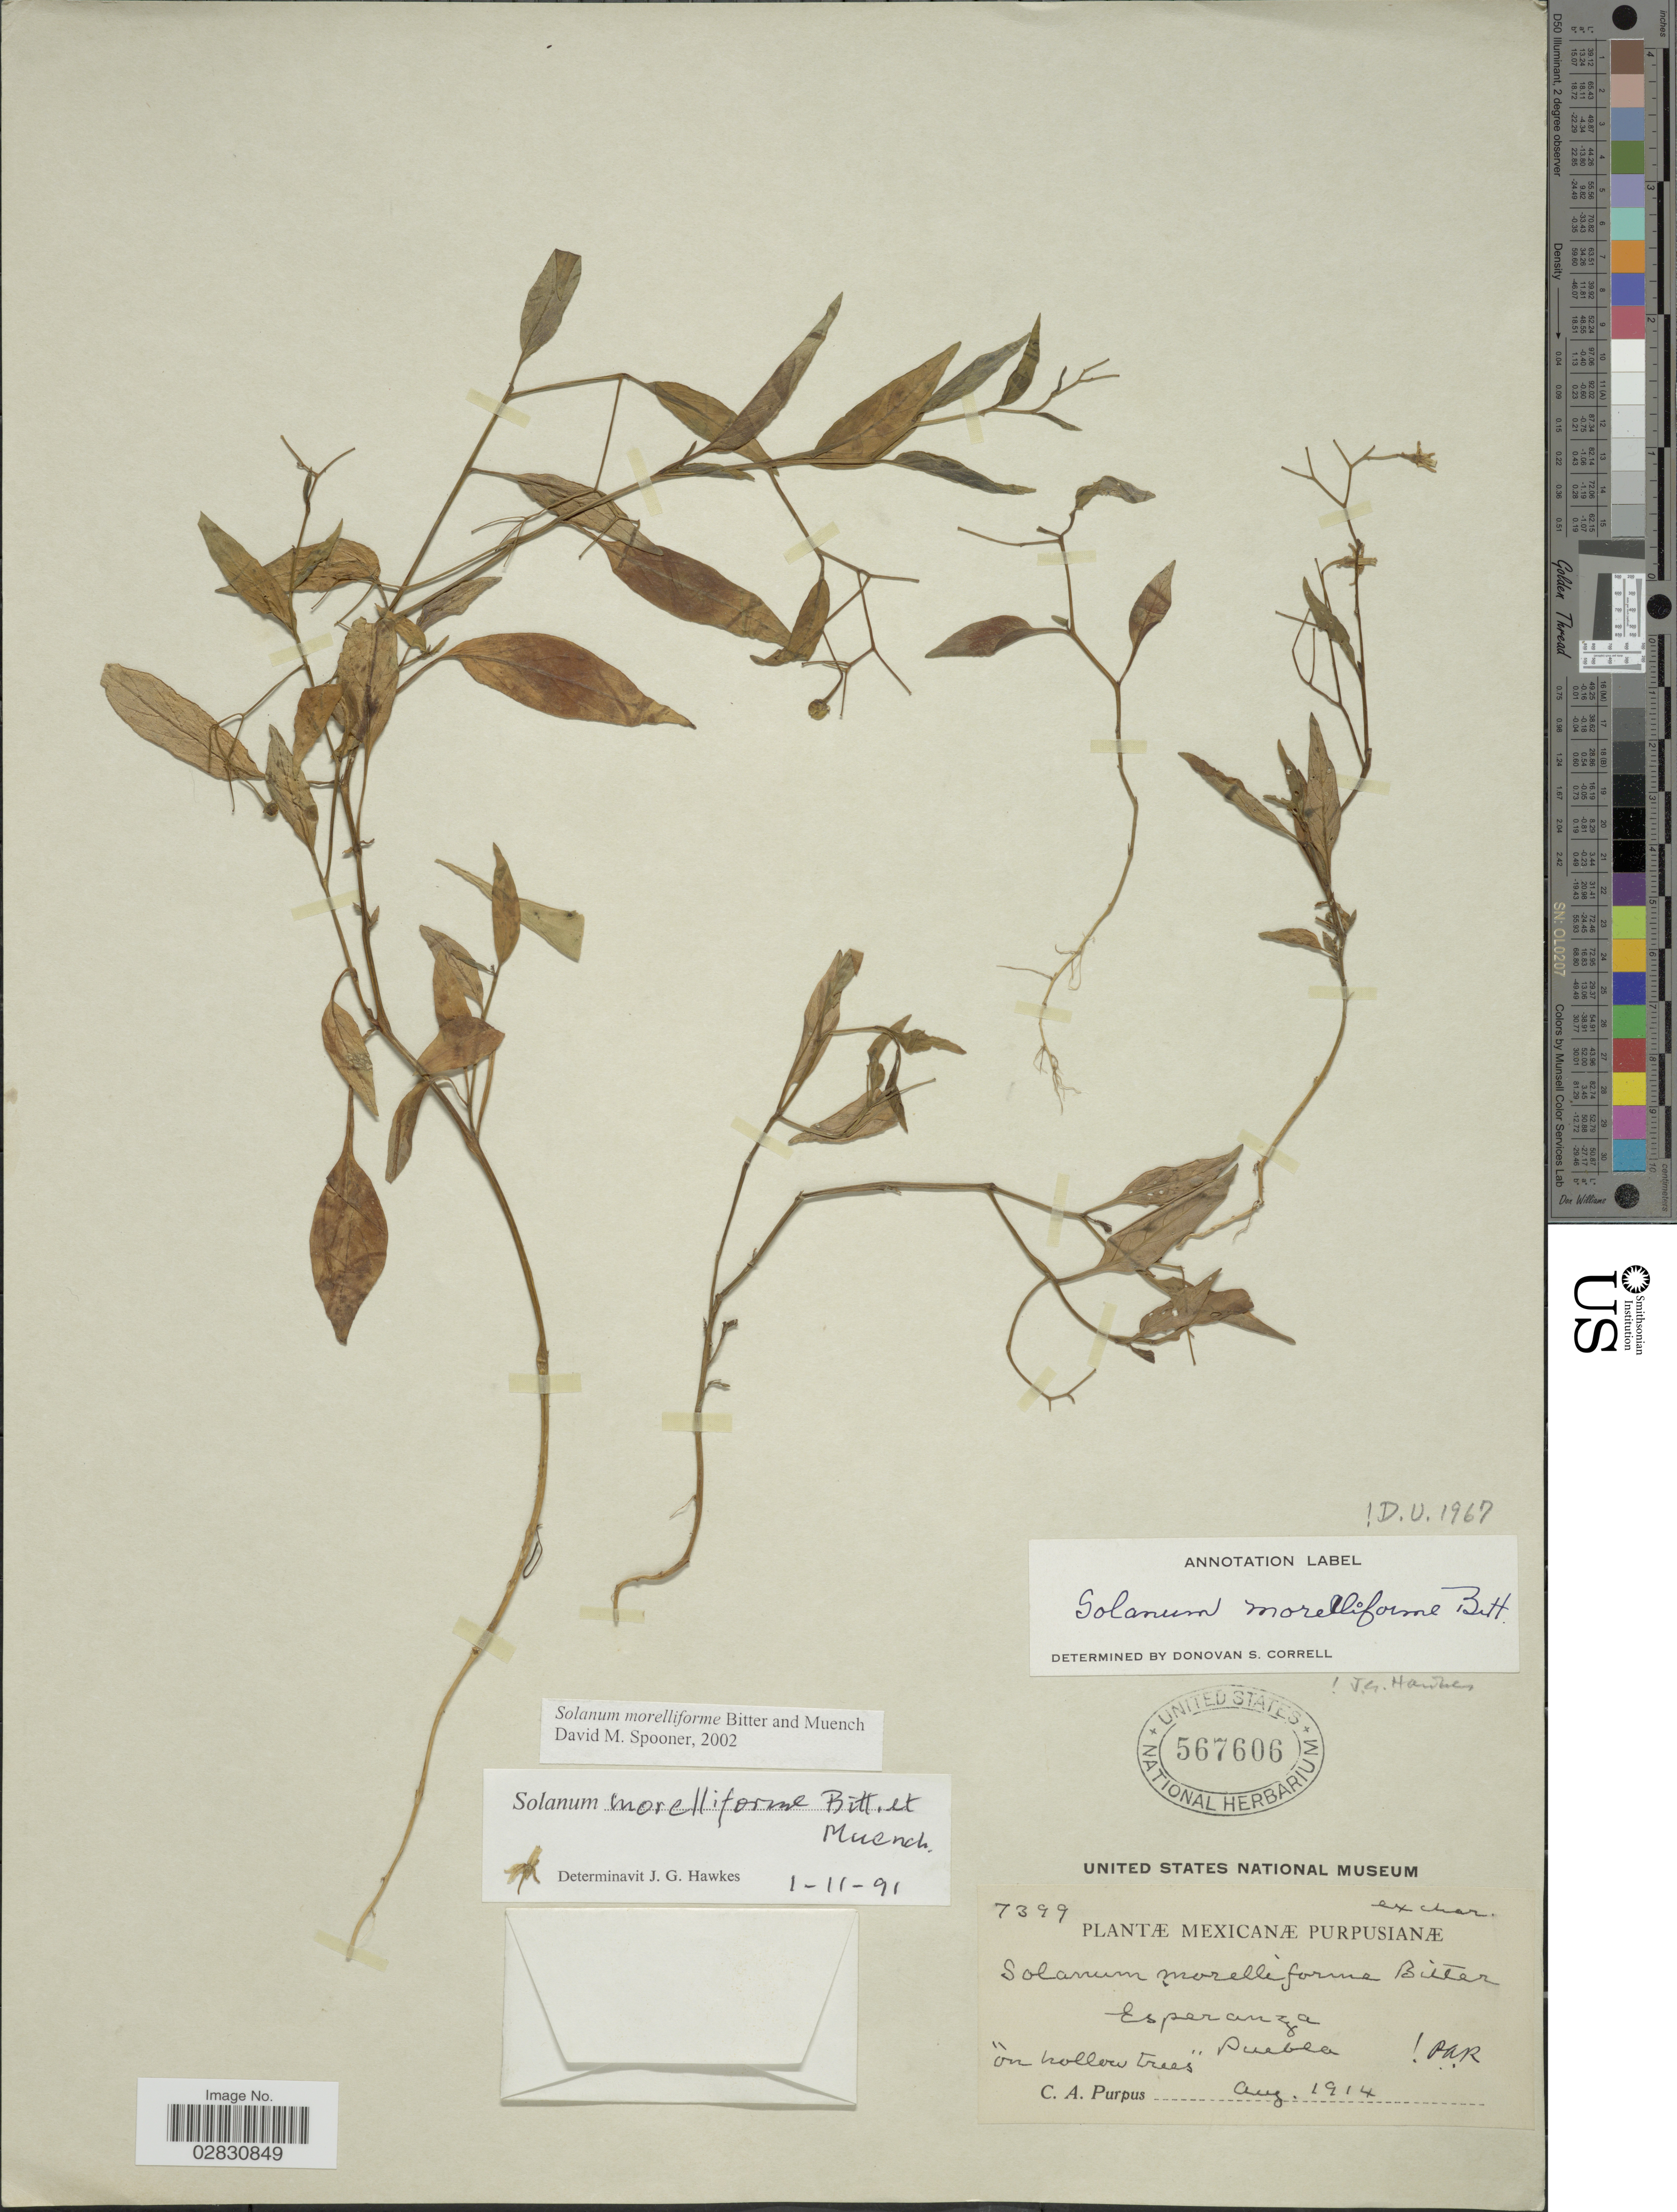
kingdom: Plantae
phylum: Tracheophyta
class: Magnoliopsida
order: Solanales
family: Solanaceae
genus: Solanum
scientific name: Solanum morelliforme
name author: Bitter & Munch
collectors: C. A. Purpus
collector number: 7399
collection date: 1914-08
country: Mexico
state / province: Puebla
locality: Esperanza, Puebla.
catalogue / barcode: US 567606